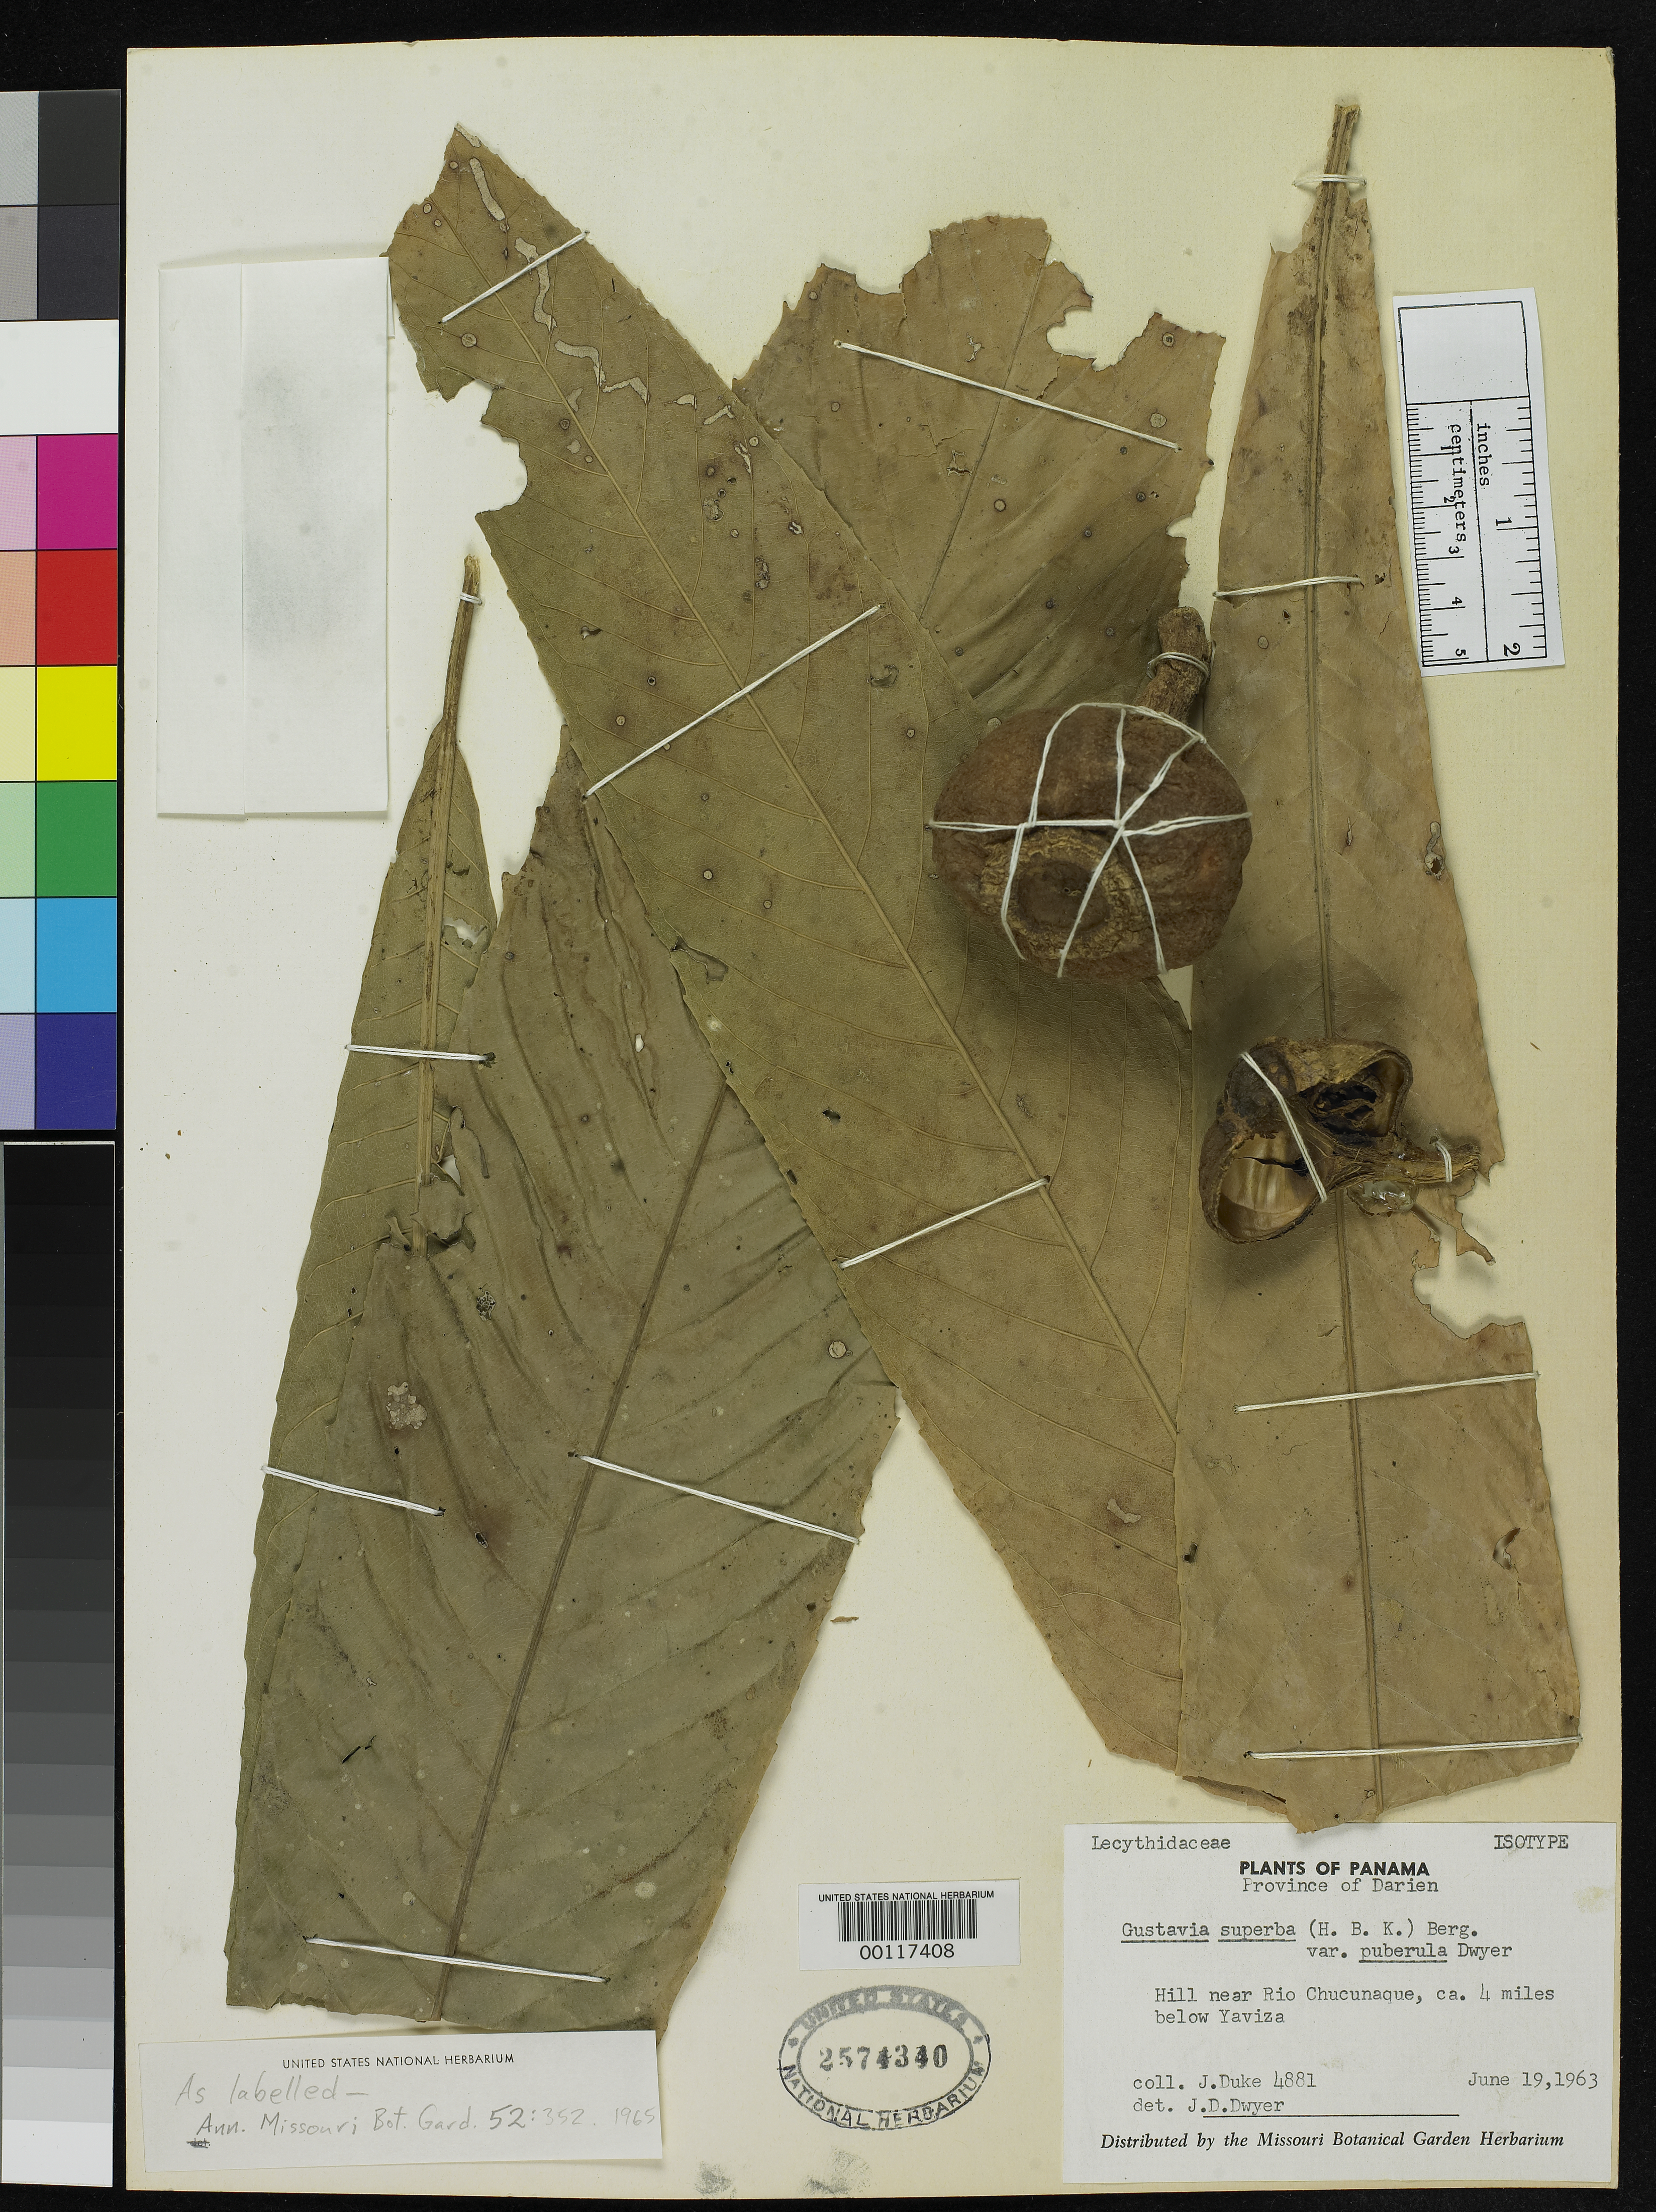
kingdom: Plantae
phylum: Tracheophyta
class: Magnoliopsida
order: Ericales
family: Lecythidaceae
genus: Gustavia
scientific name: Gustavia superba var. puberula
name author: Dwyer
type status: Isotype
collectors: J. A. Duke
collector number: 4881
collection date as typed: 19 Jun 1963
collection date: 1963-06-19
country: Panama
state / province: Darién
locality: Yaviza.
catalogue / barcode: US 2575340